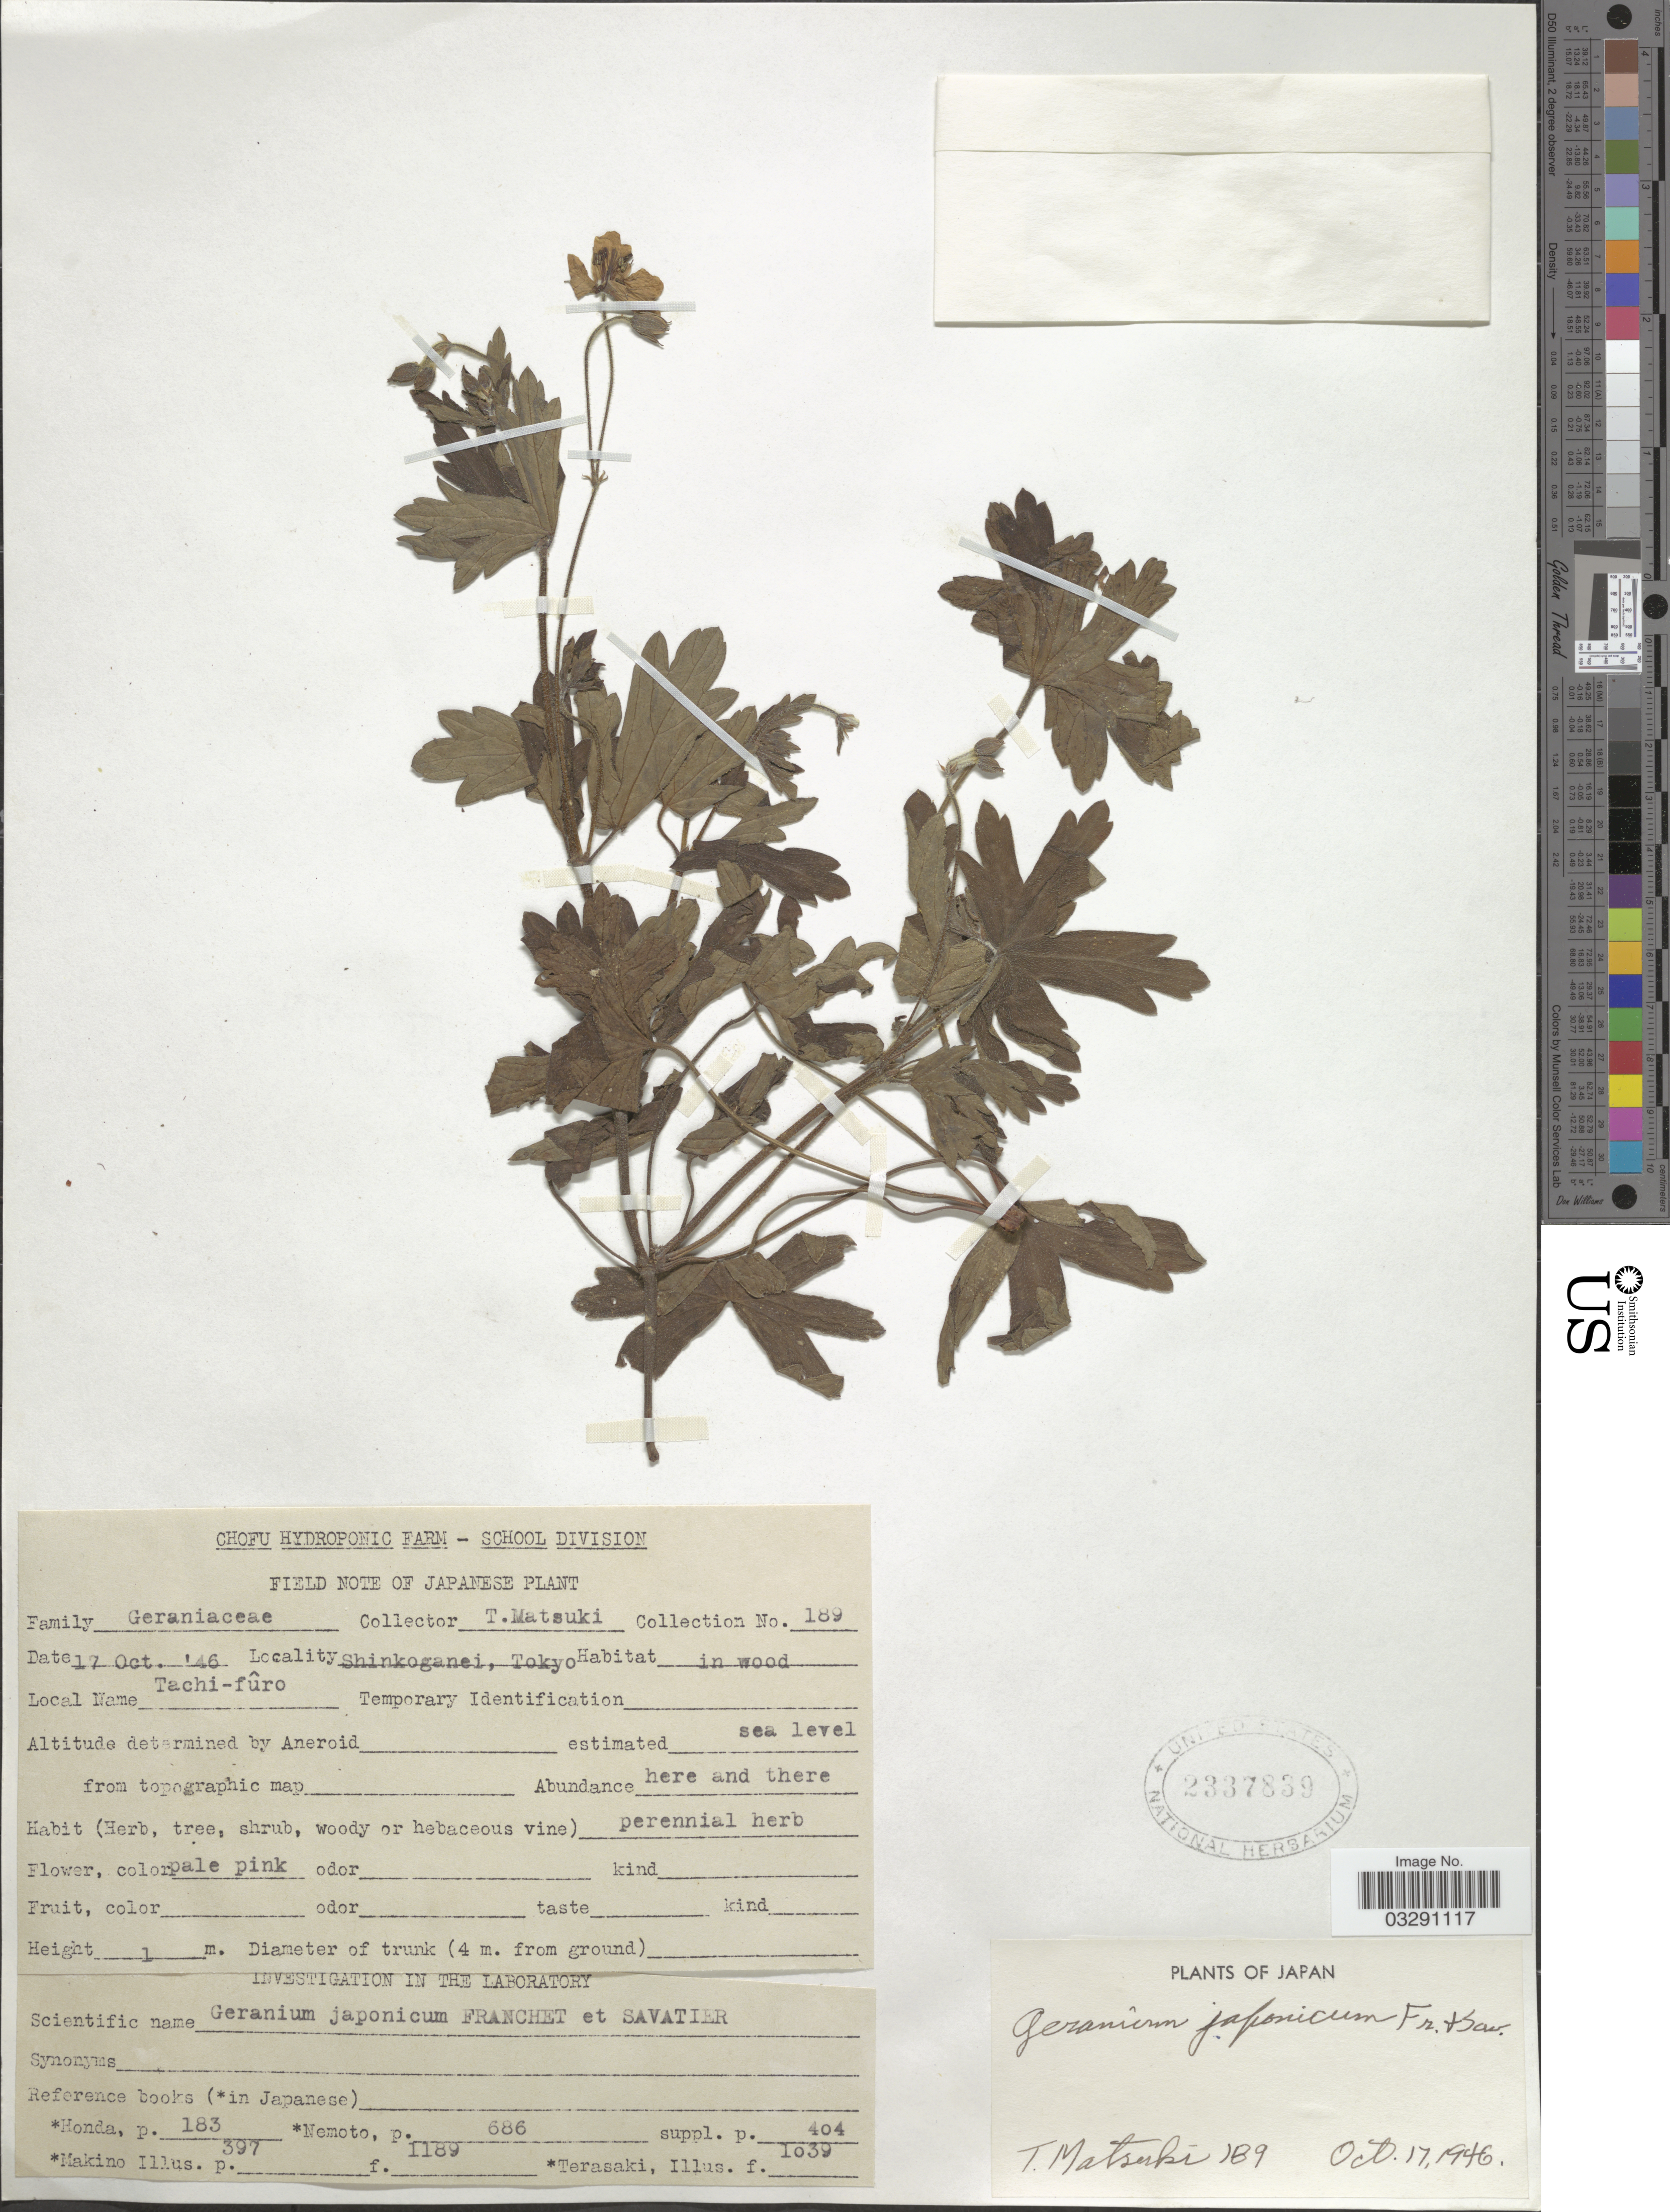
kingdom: Plantae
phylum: Tracheophyta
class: Magnoliopsida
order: Geraniales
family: Geraniaceae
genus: Geranium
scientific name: Geranium japonicum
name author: Franch. & Sav.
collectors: T. Matsuki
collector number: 189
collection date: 1946-10-17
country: Japan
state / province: Tokyo, Federal City of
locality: Shinkoganei, Tokyo.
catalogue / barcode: US 2337839